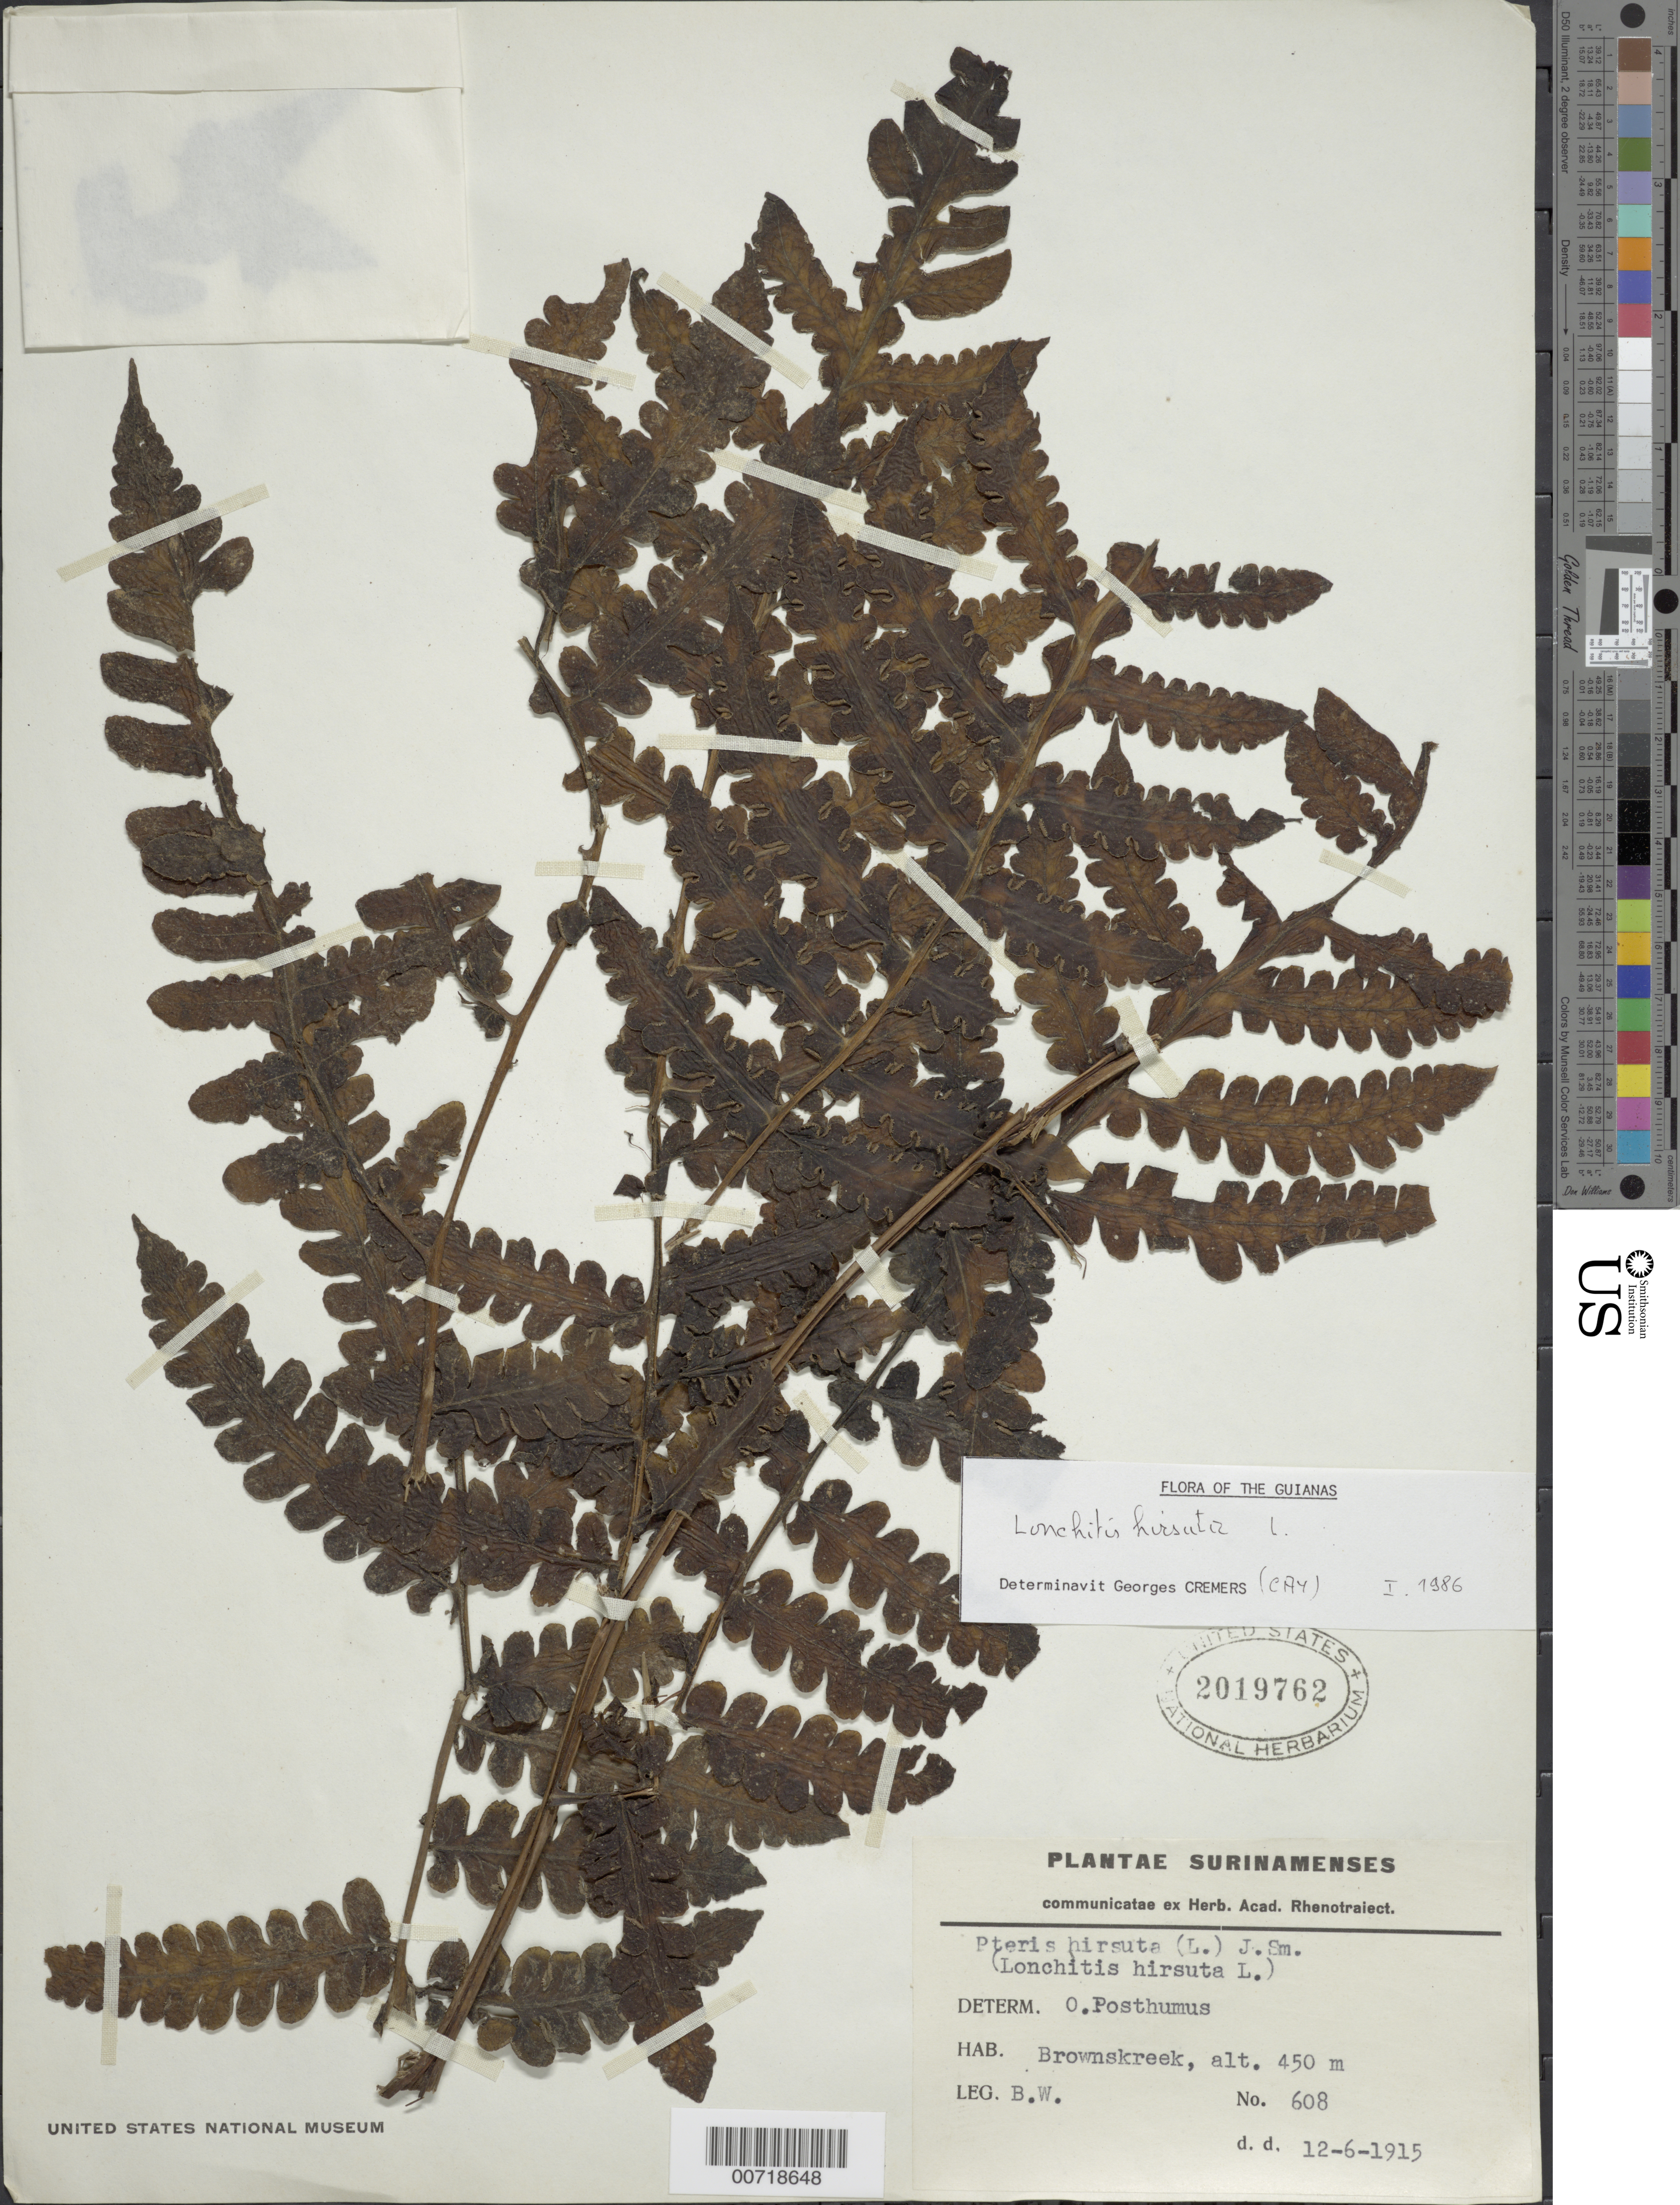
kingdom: Plantae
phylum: Tracheophyta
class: Polypodiopsida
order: Polypodiales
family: Lonchitidaceae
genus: Lonchitis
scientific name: Lonchitis hirsuta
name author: L.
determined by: Cremers, Georges A.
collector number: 608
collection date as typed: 12-Jun-15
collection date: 1915-06-12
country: Suriname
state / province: Brokopondo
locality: Brownskreek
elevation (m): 450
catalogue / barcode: US 2019762